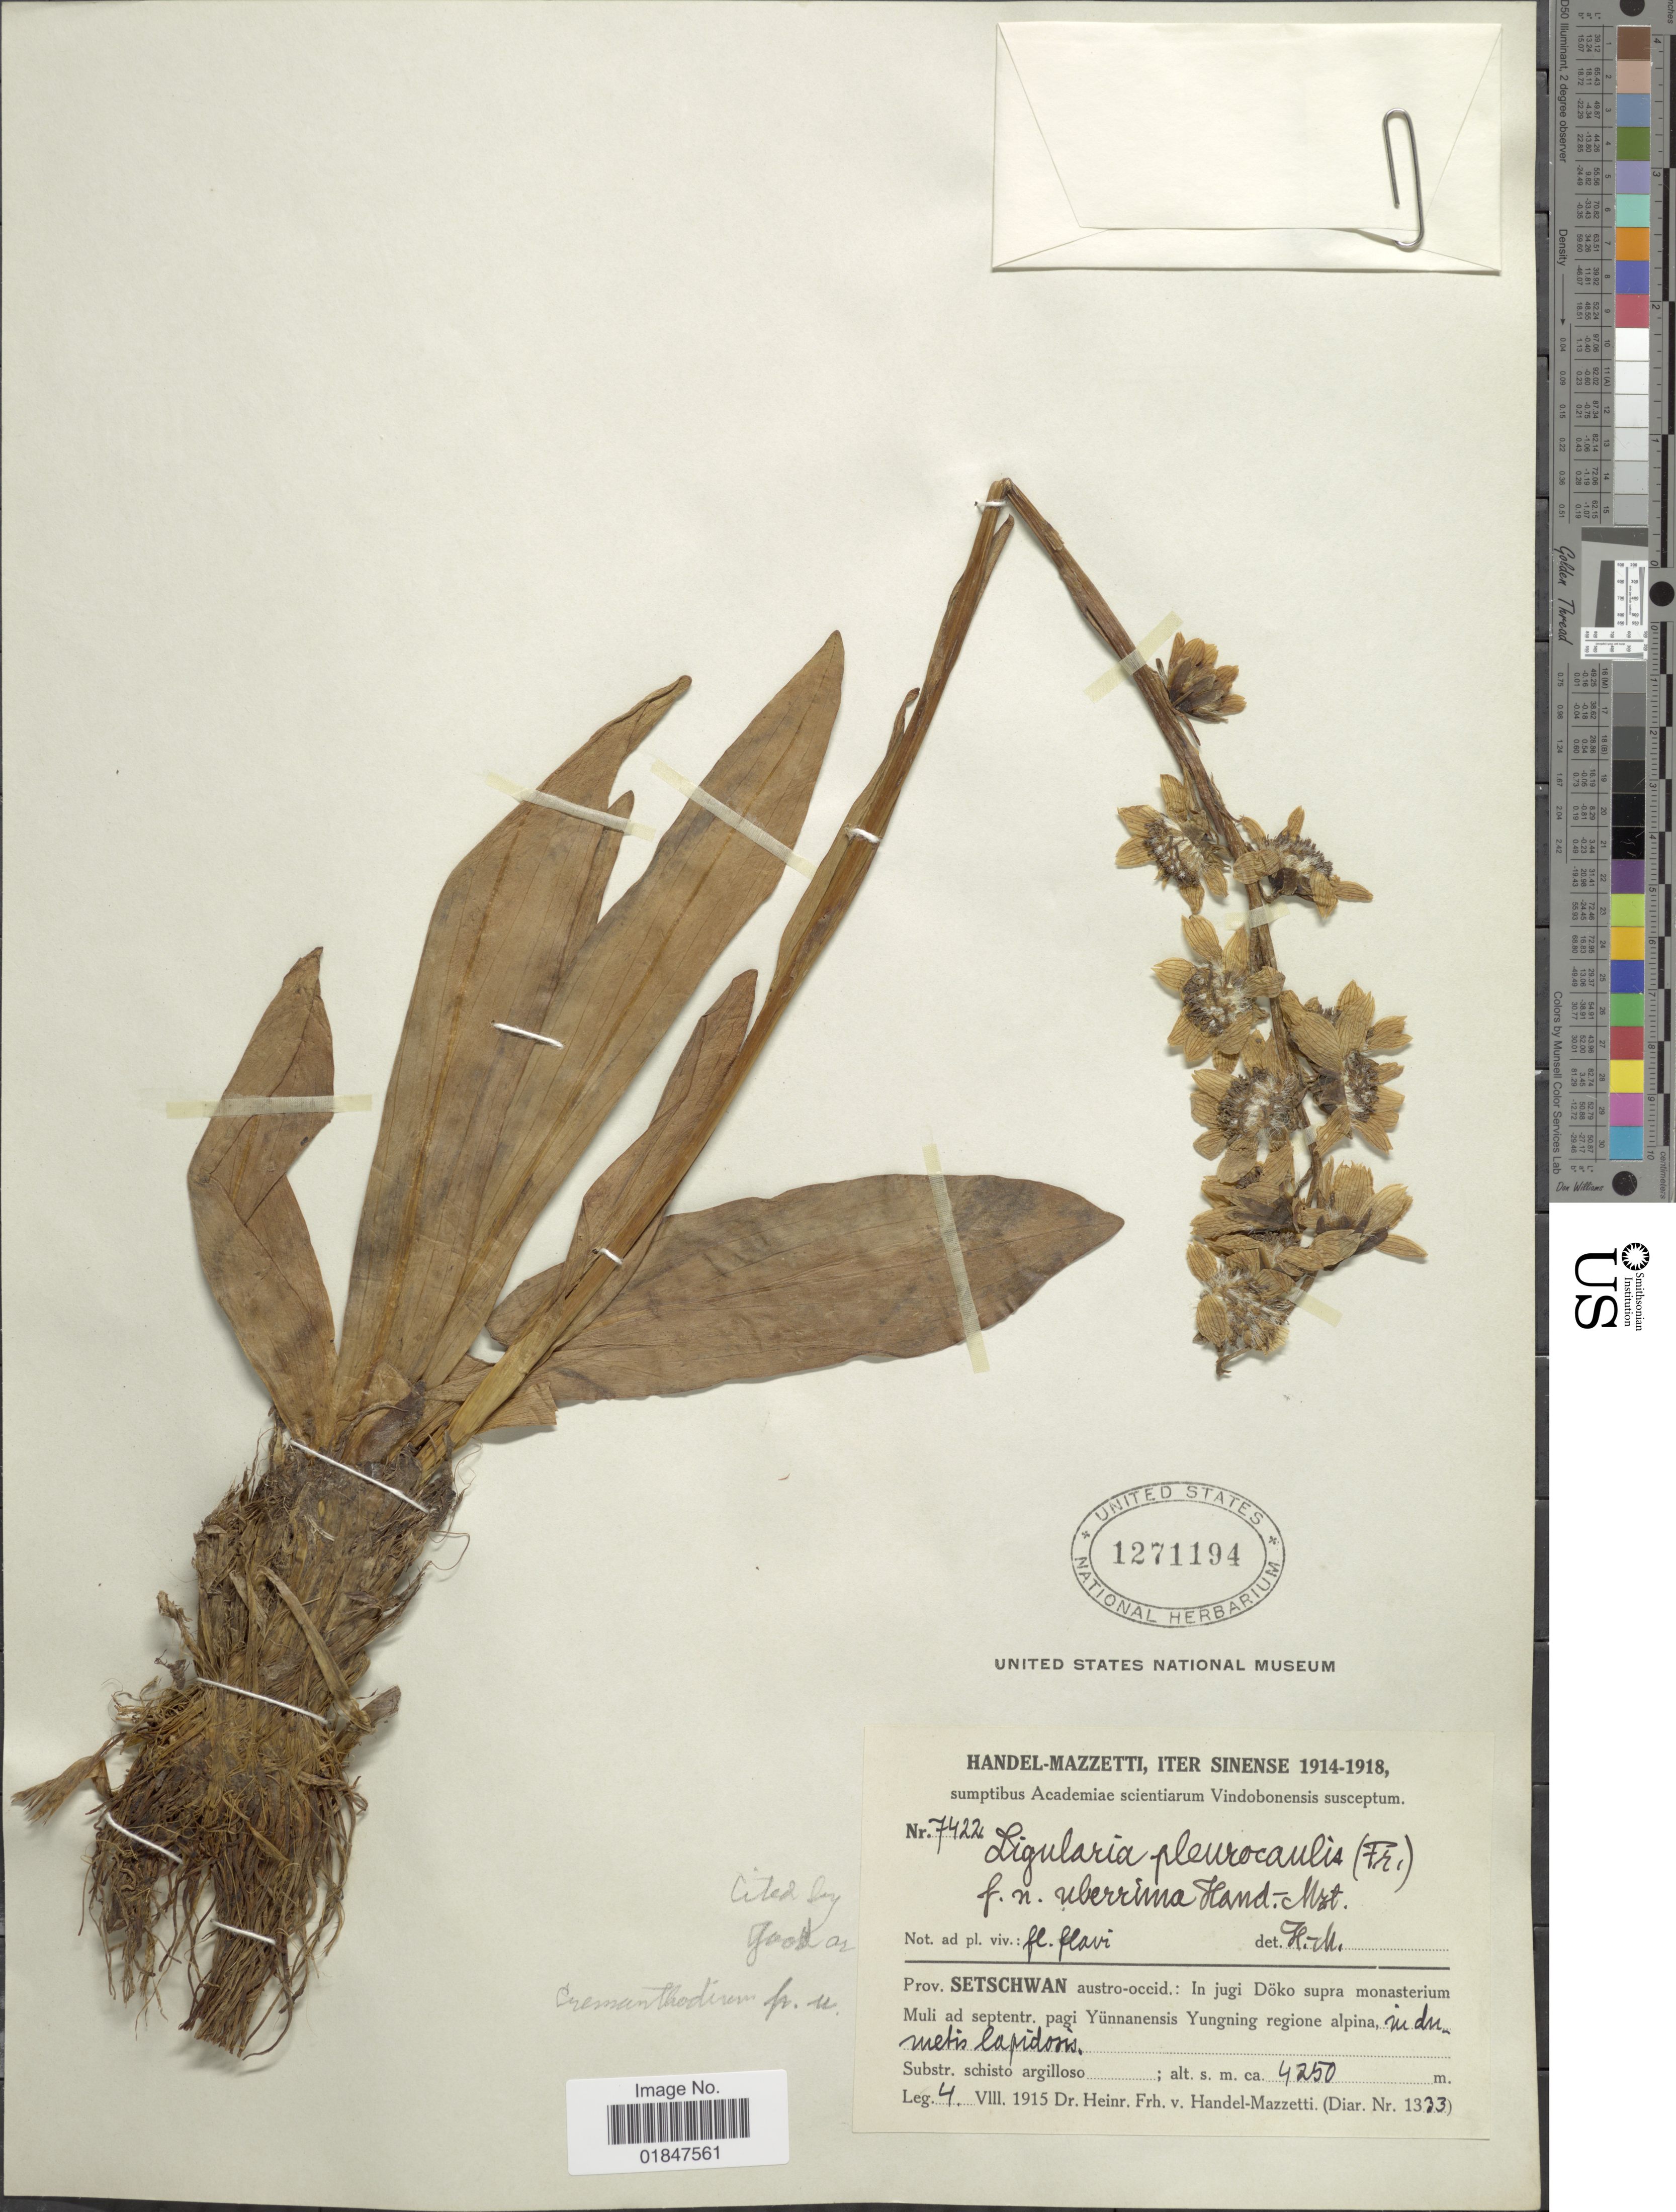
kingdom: Plantae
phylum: Tracheophyta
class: Magnoliopsida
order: Asterales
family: Asteraceae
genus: Ligularia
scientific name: Ligularia pleurocaulis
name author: (Franch.) Hand.-Mazz.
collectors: H. Handel-Mazzetti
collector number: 1333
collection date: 1915-08-04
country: China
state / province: Sichuan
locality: Prov. Setschwan, austro-occid.: in jugi Doko supra monasterium Muli ad septentr. pagi Yunnanensis Yungning regione alpina [illegible text]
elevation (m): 4250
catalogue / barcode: US 1271194